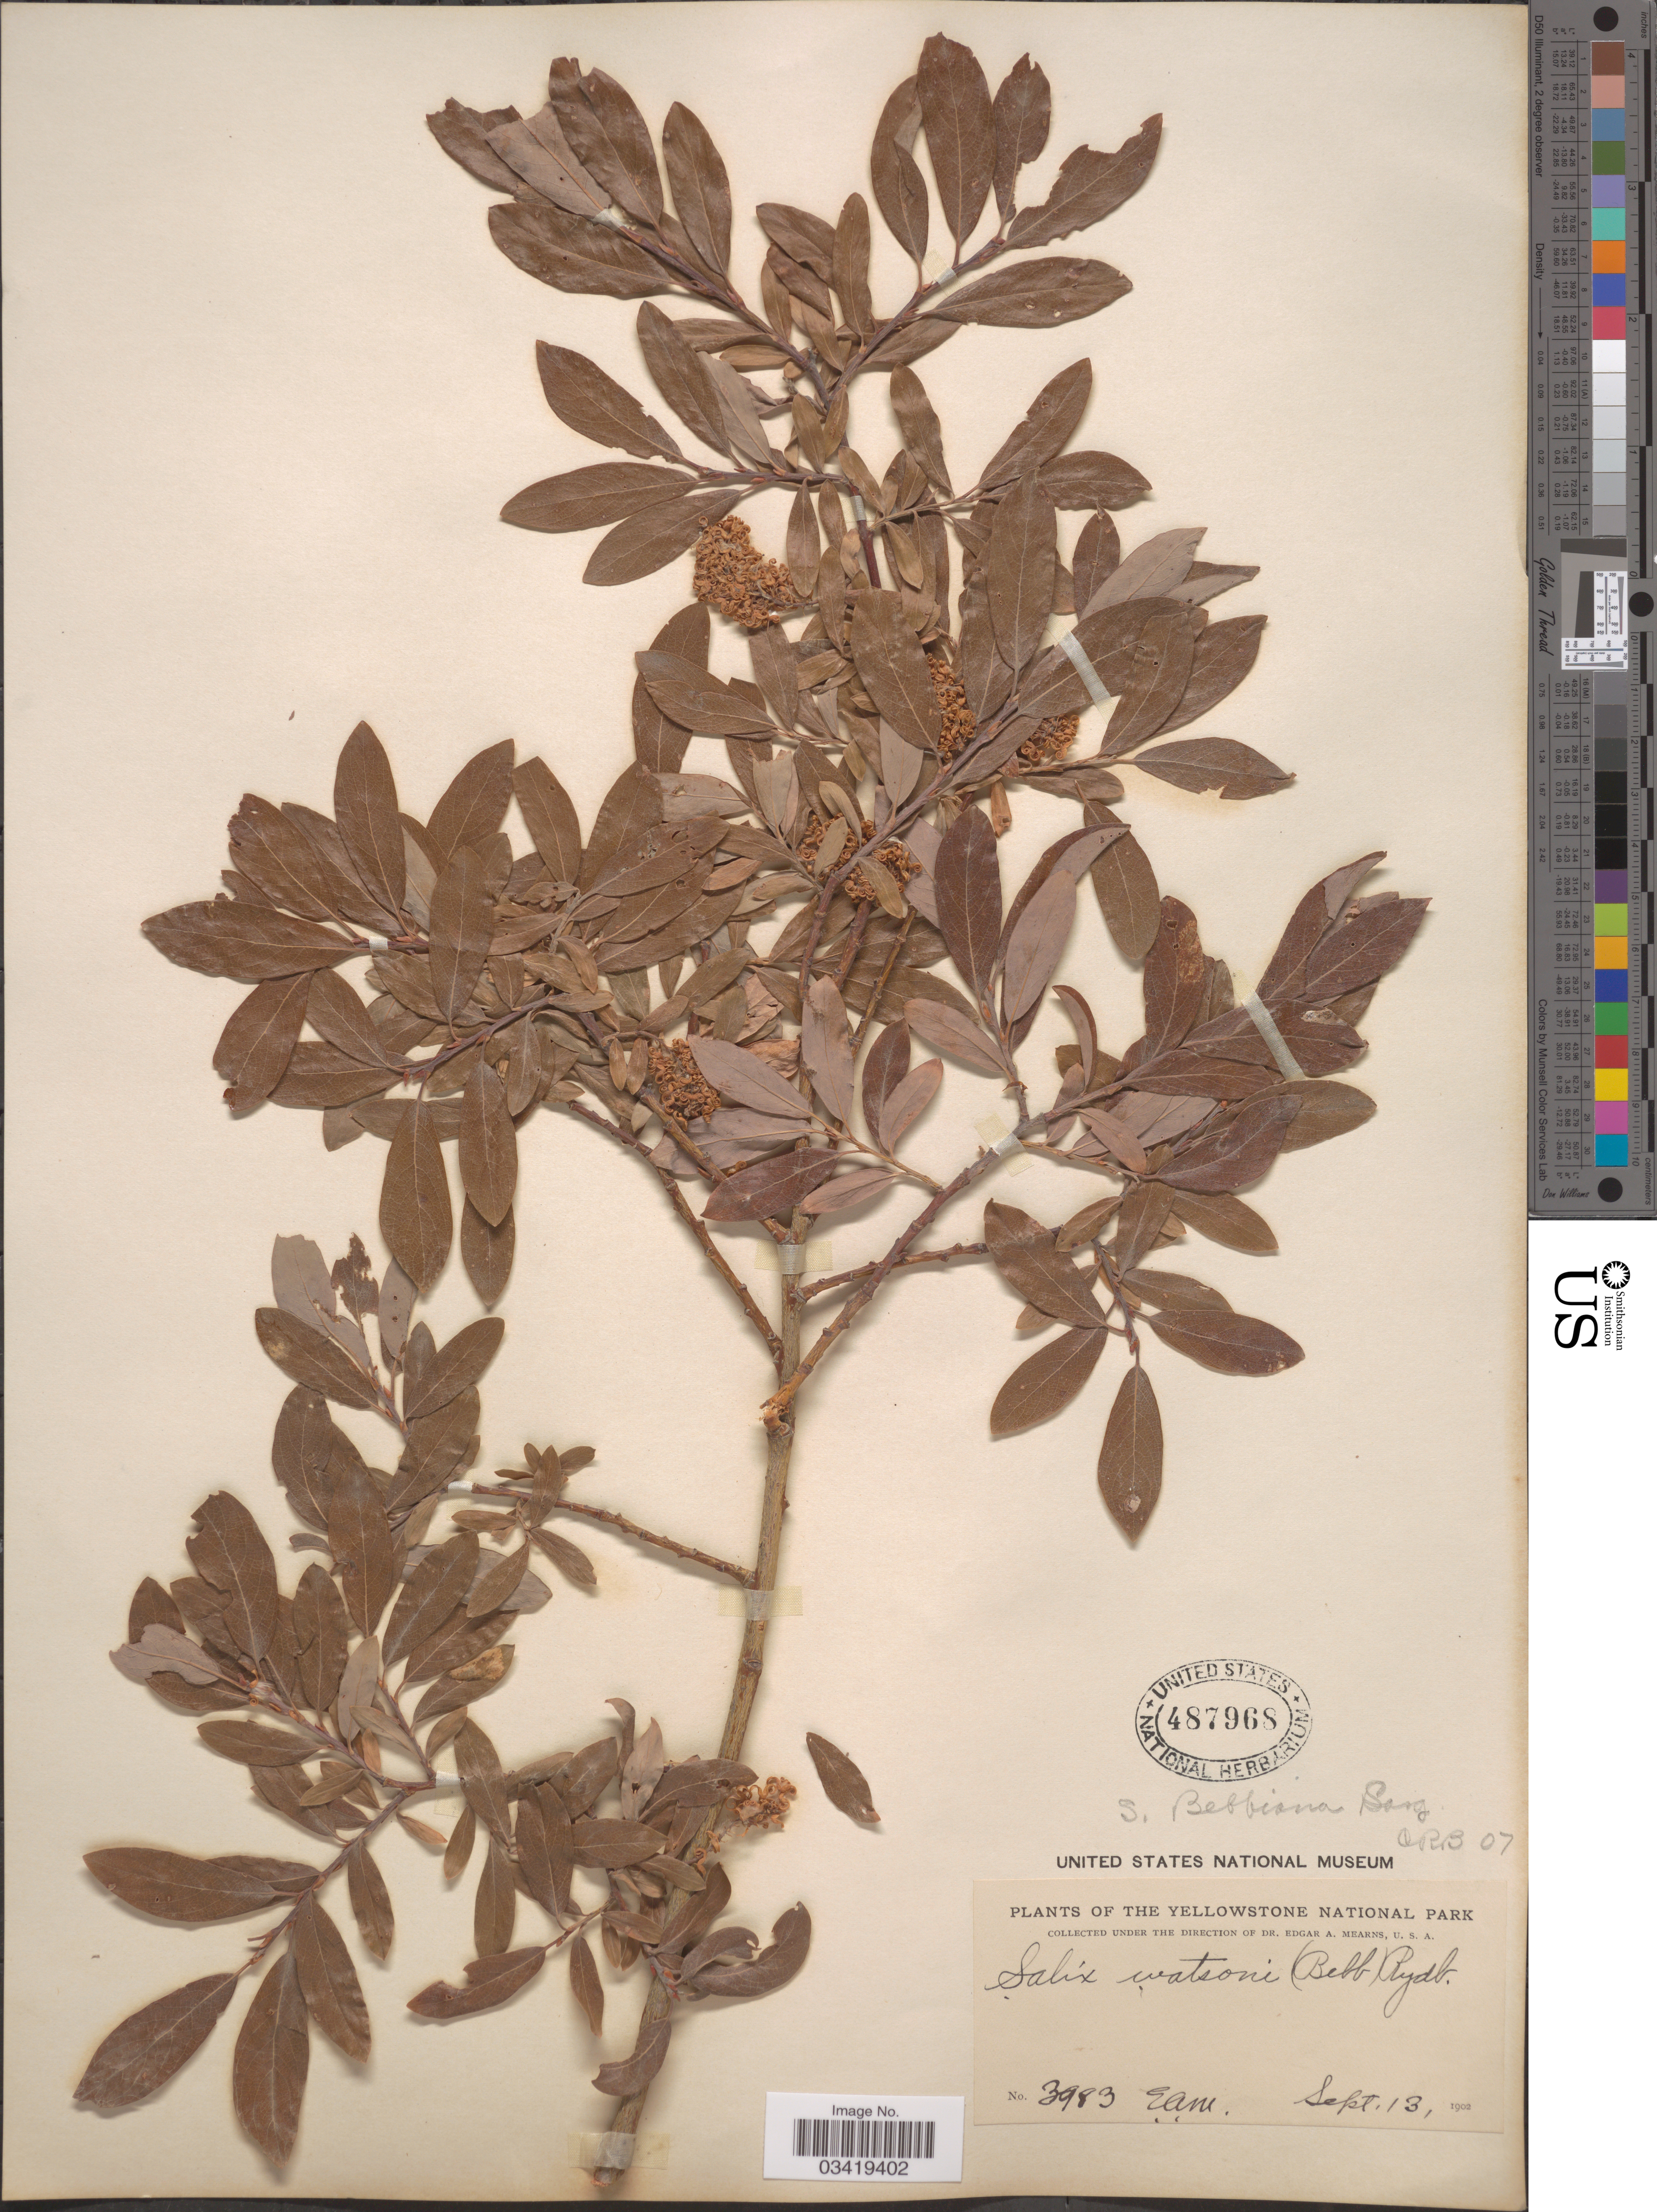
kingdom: Plantae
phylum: Tracheophyta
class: Magnoliopsida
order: Malpighiales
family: Salicaceae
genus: Salix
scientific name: Salix bebbiana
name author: Sarg.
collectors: E. A. Mearns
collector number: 3983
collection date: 1902-09-13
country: United States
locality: The Yellowstone National Park.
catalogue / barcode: US 487968